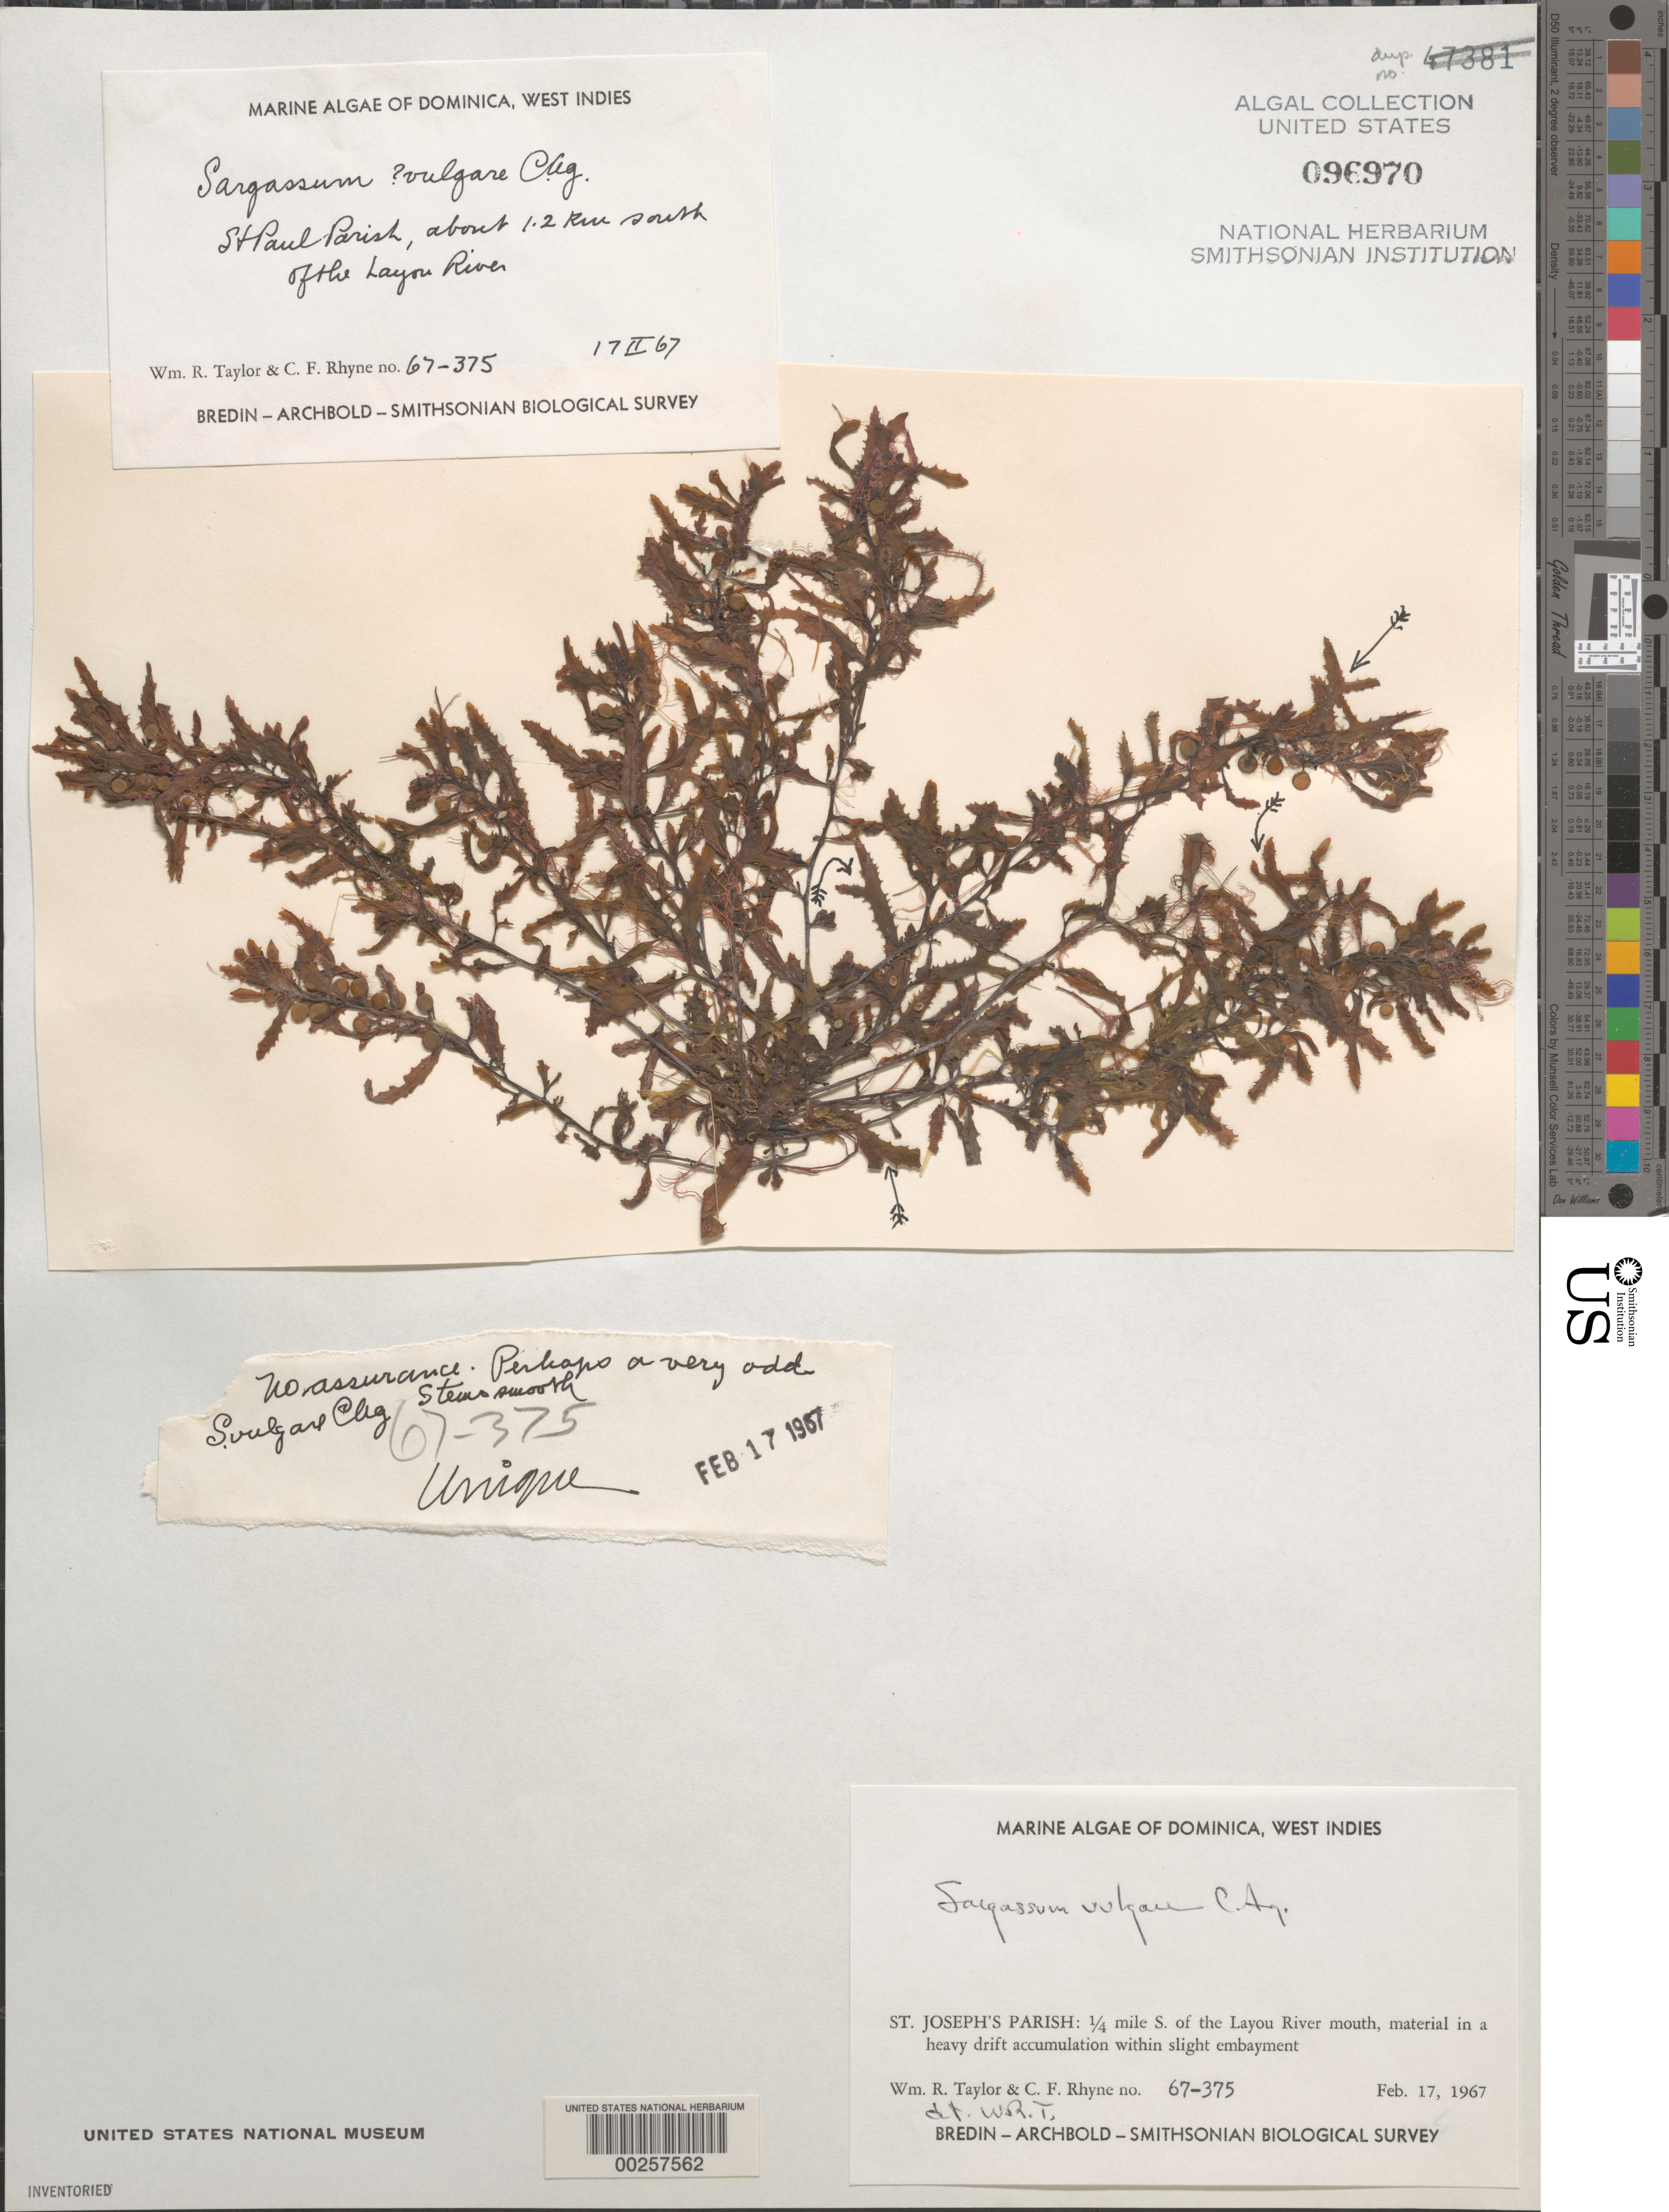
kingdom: Chromista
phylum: Ochrophyta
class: Phaeophyceae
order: Fucales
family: Sargassaceae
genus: Sargassum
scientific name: Sargassum vulgare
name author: C. Agardh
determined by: Taylor, William R.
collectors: W. R. Taylor & C. Rhyne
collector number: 67-375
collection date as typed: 17 Feb 1967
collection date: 1967-02-17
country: Dominica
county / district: St. Joseph's Parish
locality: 0,25 mile south of Layou River mouth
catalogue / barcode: US 96970